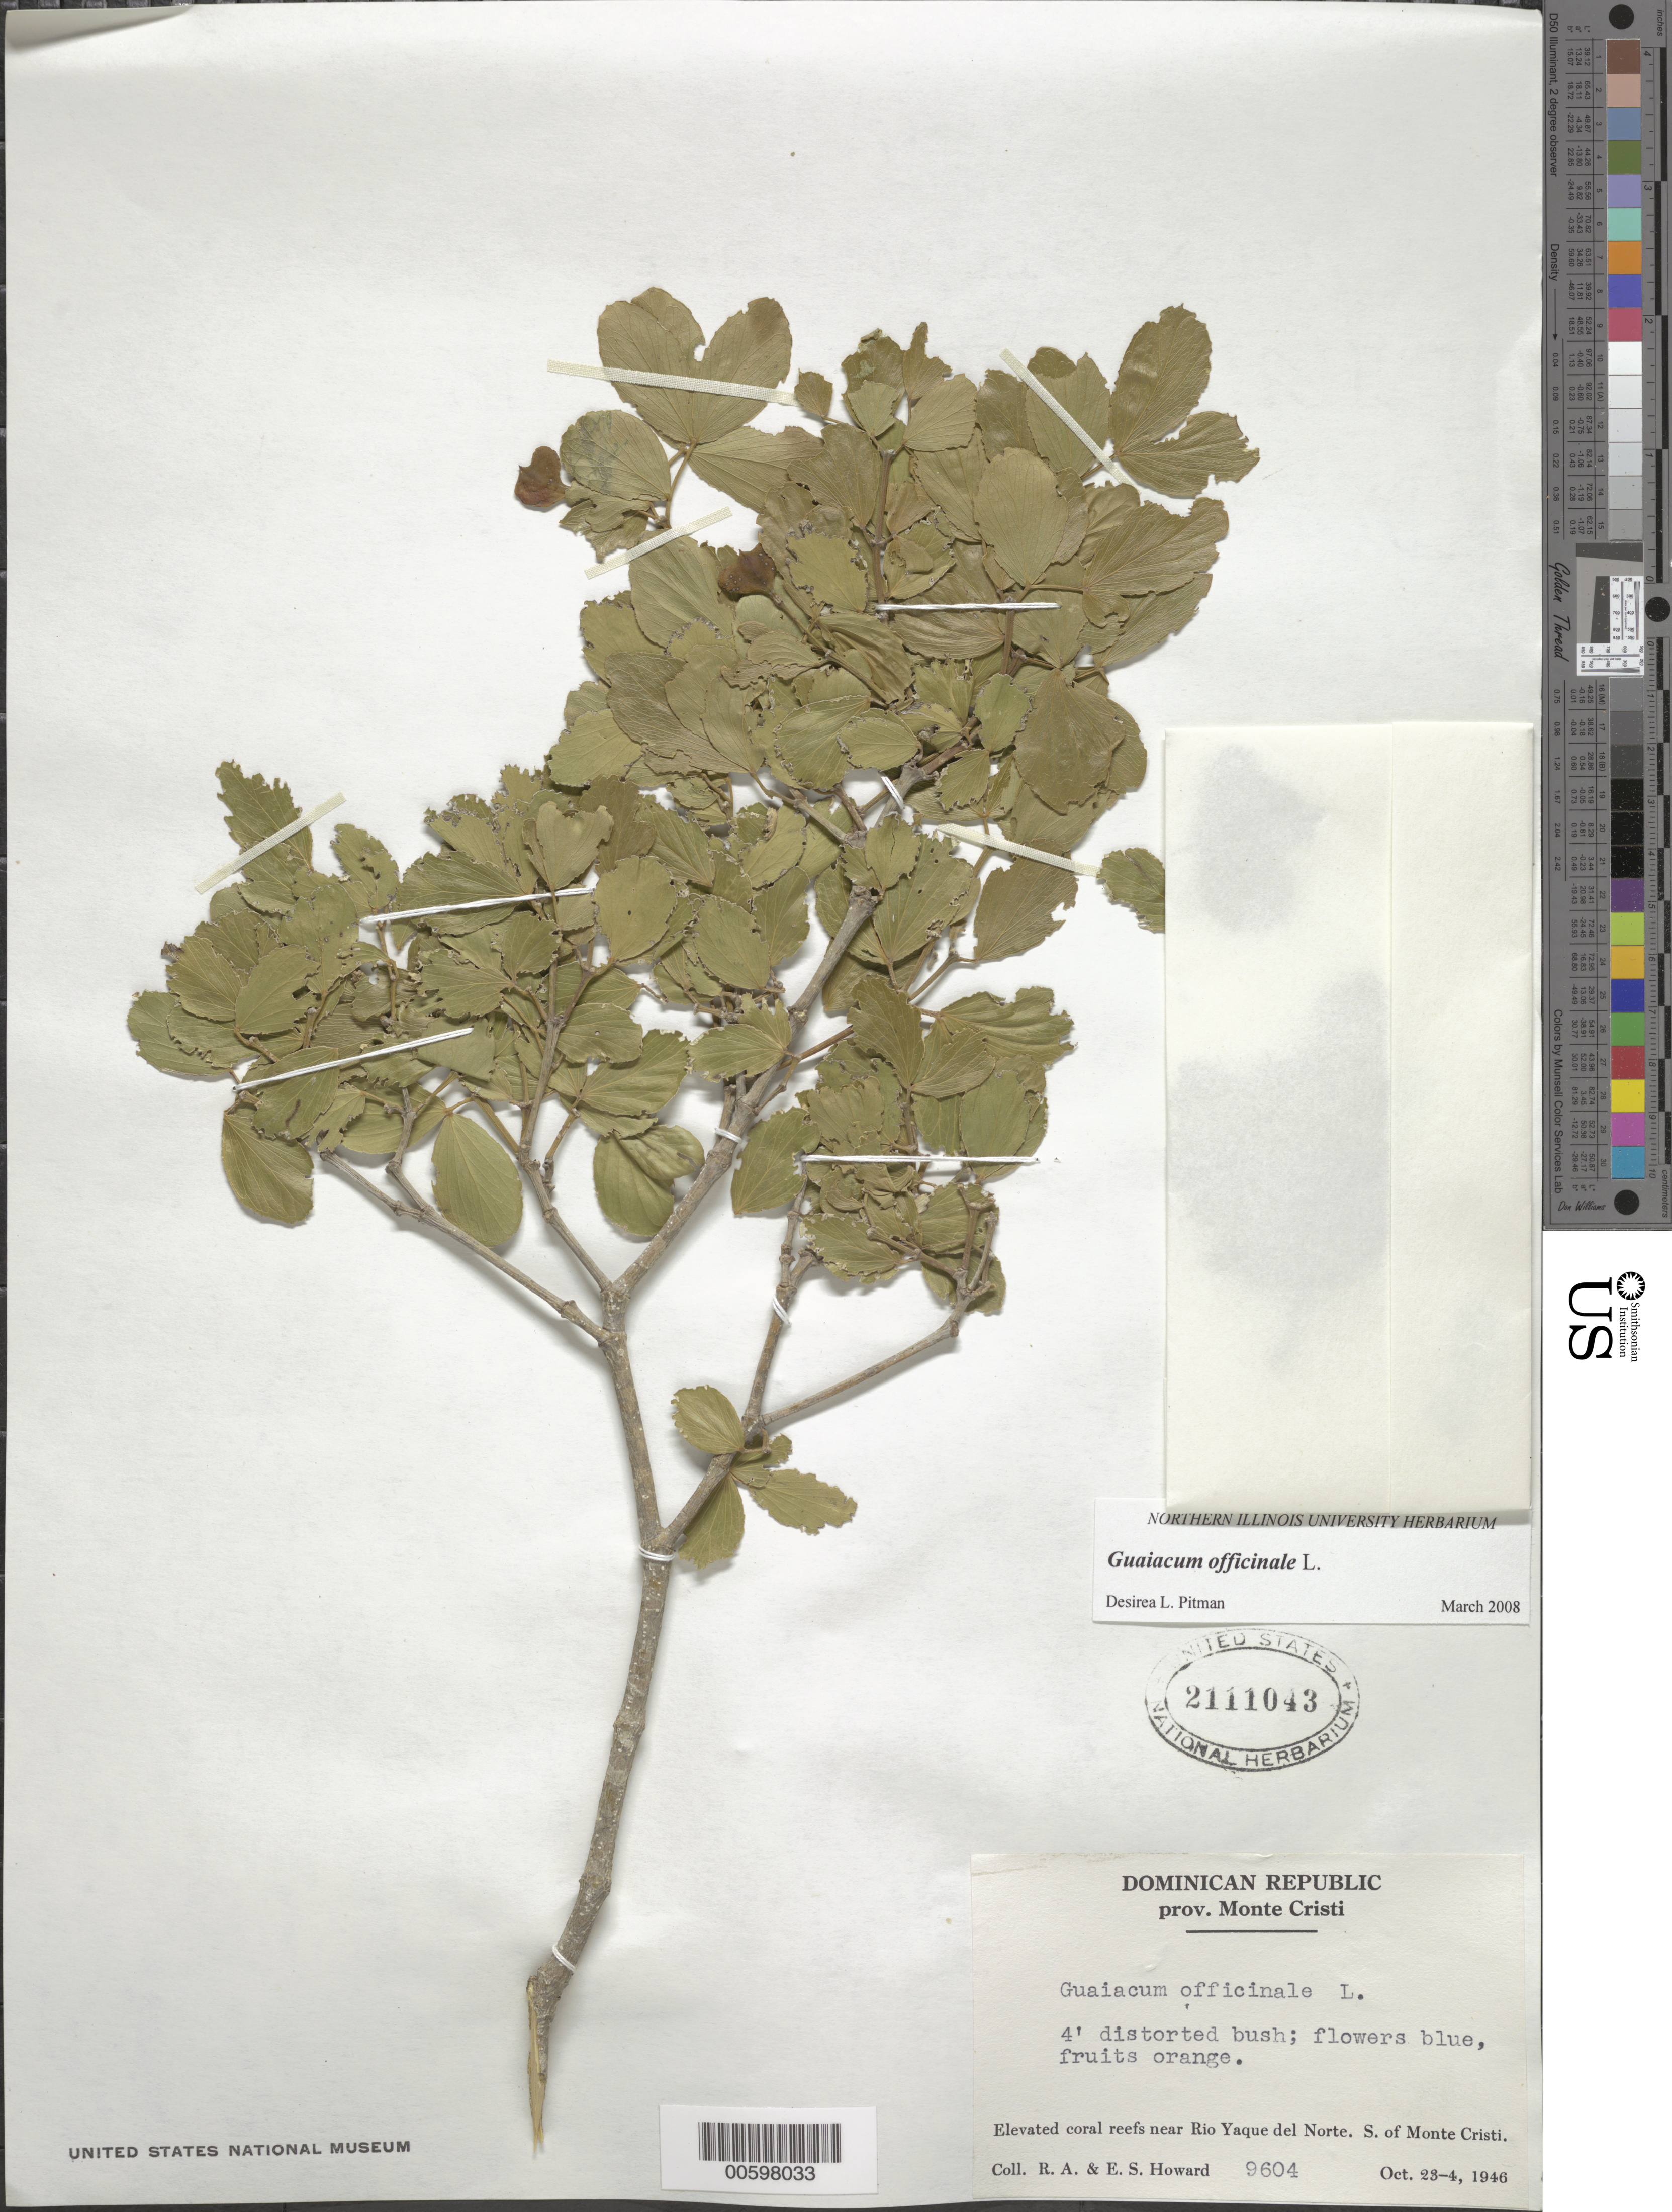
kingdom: Plantae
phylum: Tracheophyta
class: Magnoliopsida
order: Zygophyllales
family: Zygophyllaceae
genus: Guaiacum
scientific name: Guaiacum officinale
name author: L.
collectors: R. A. Howard & E. S. Howard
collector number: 9604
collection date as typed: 23 Oct 1946 and 24 Oct 1946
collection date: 1946-10-23,1946-10-24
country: Dominican Republic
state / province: Monte Cristi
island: Hispaniola Island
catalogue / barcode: US 2111043